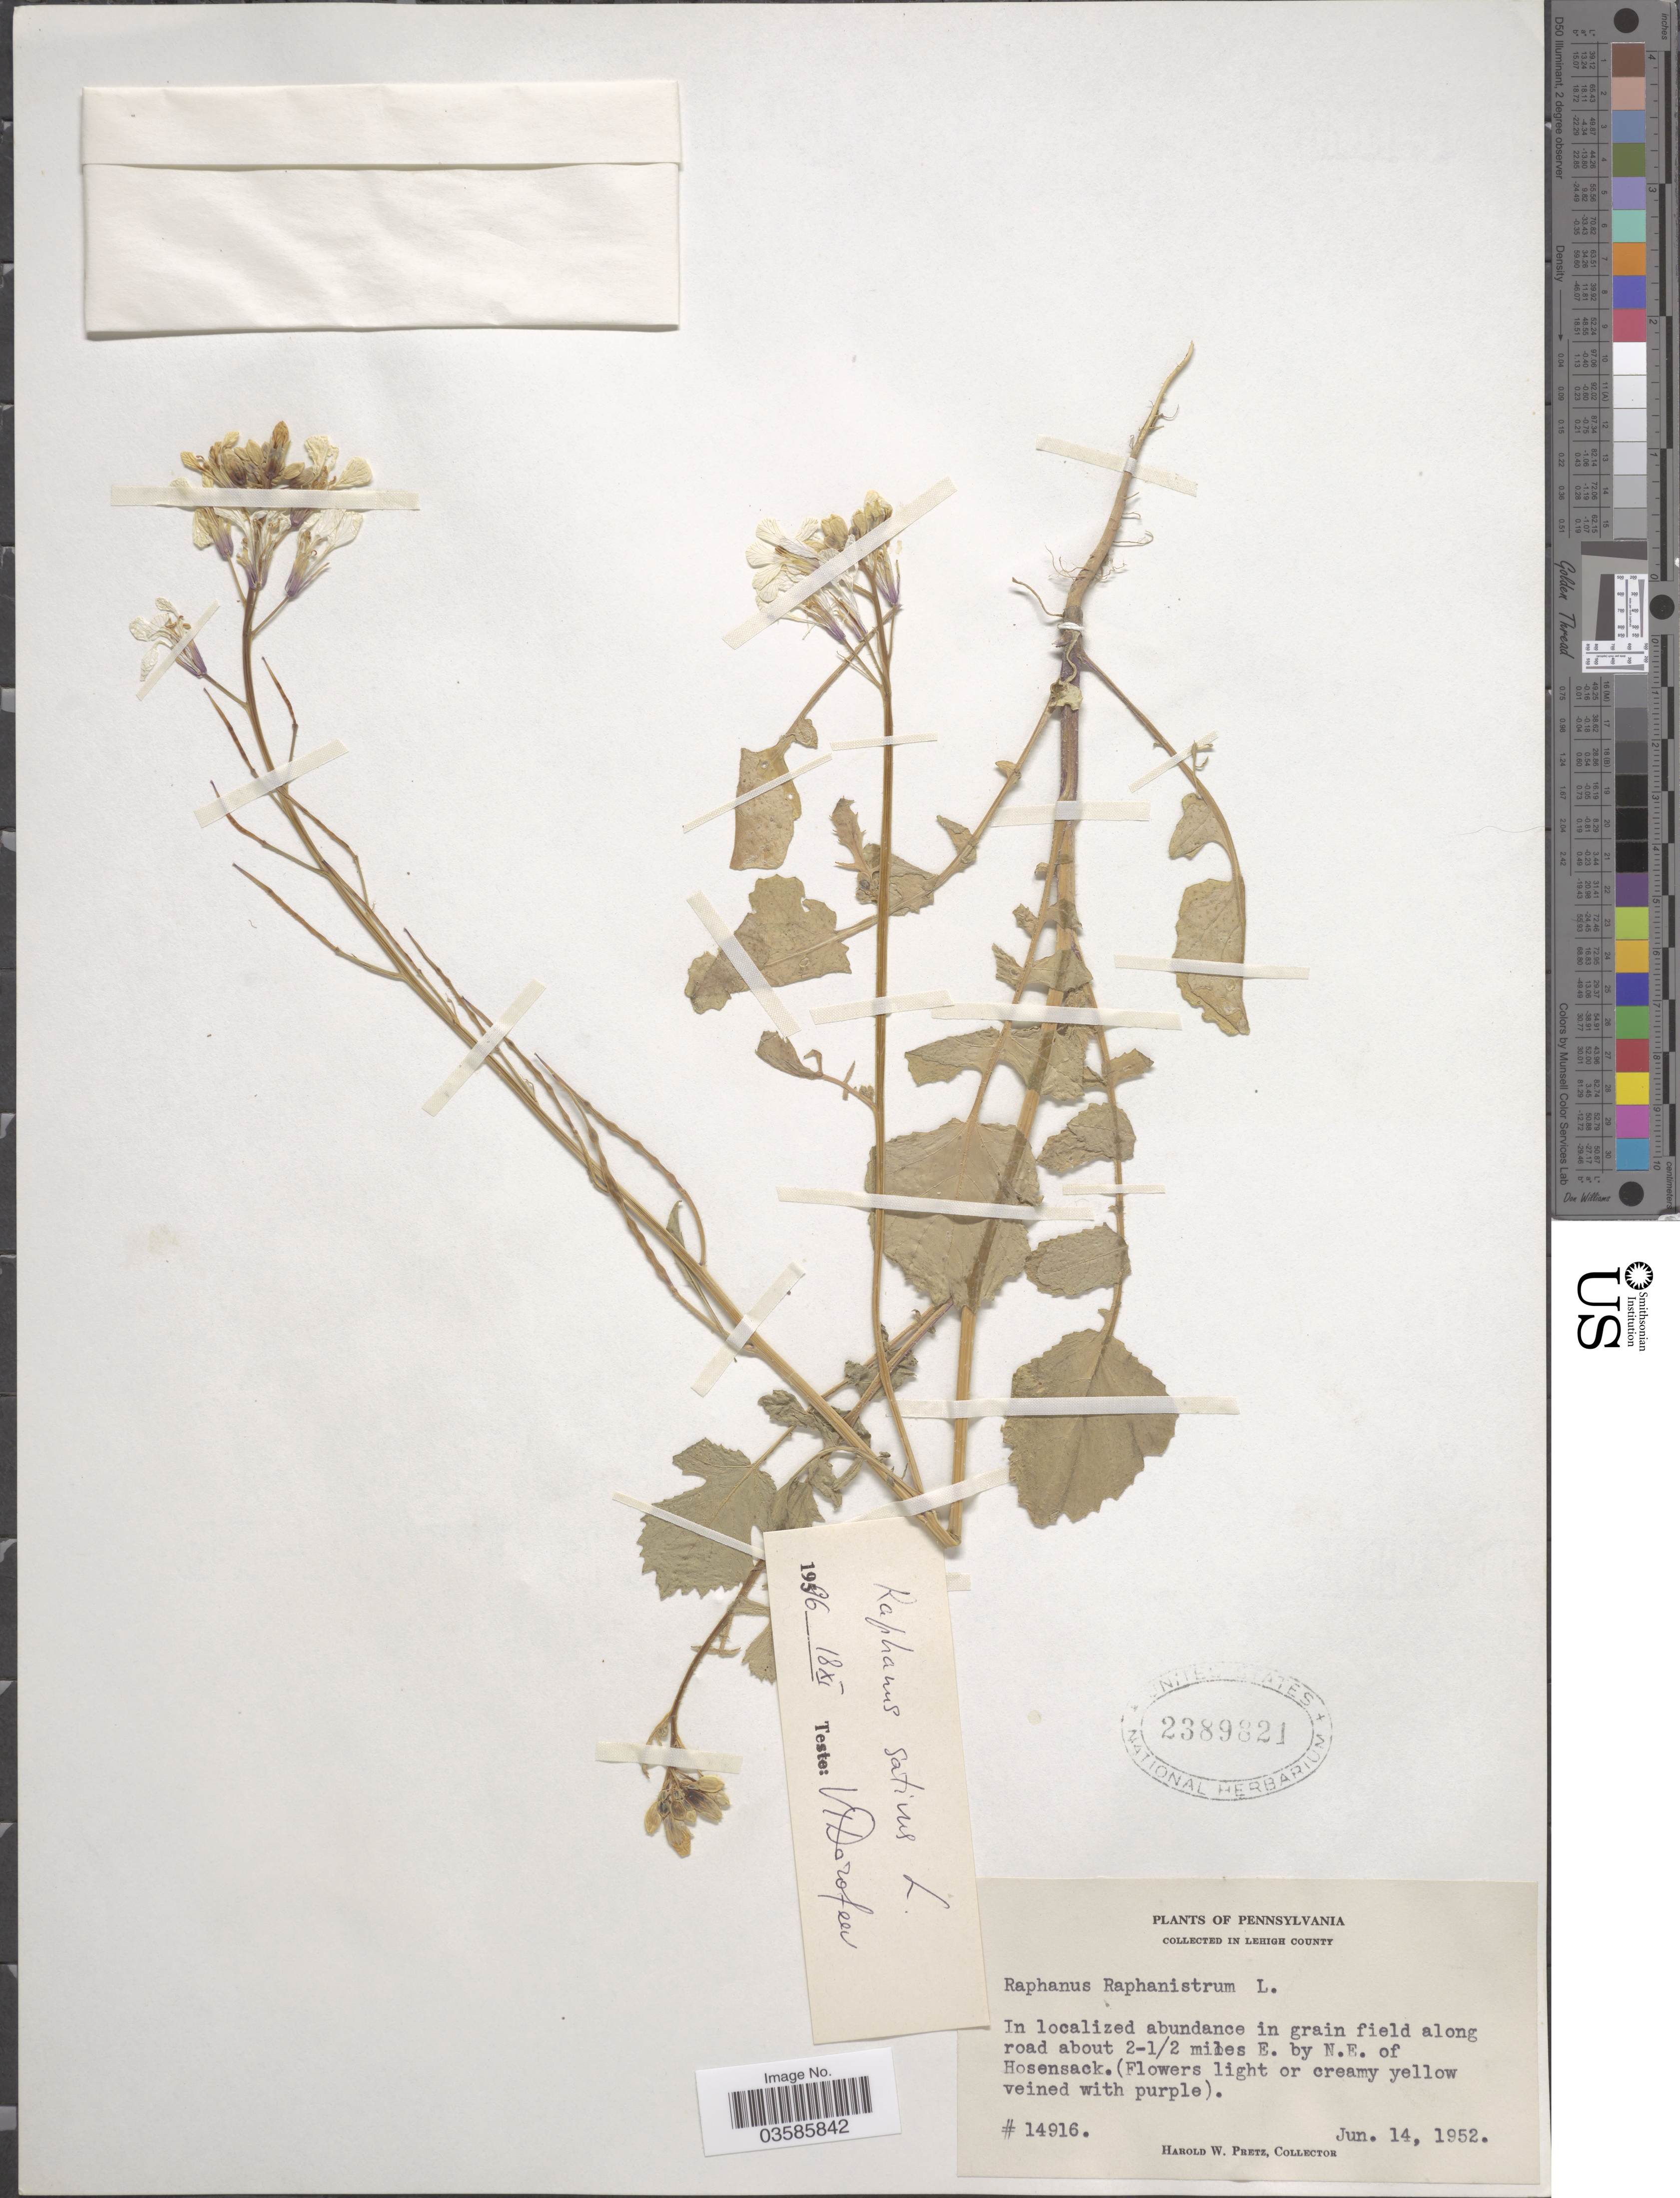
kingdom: Plantae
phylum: Tracheophyta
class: Magnoliopsida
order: Brassicales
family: Brassicaceae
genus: Raphanus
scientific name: Raphanus sativus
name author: L.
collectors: H. W. Pretz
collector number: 14916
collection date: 1952-06-14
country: United States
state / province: Pennsylvania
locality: Collected in Lehigh County. Om grain field along road about 2-1/2 miles E. by N.E. of Hosensack.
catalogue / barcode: US 2389821